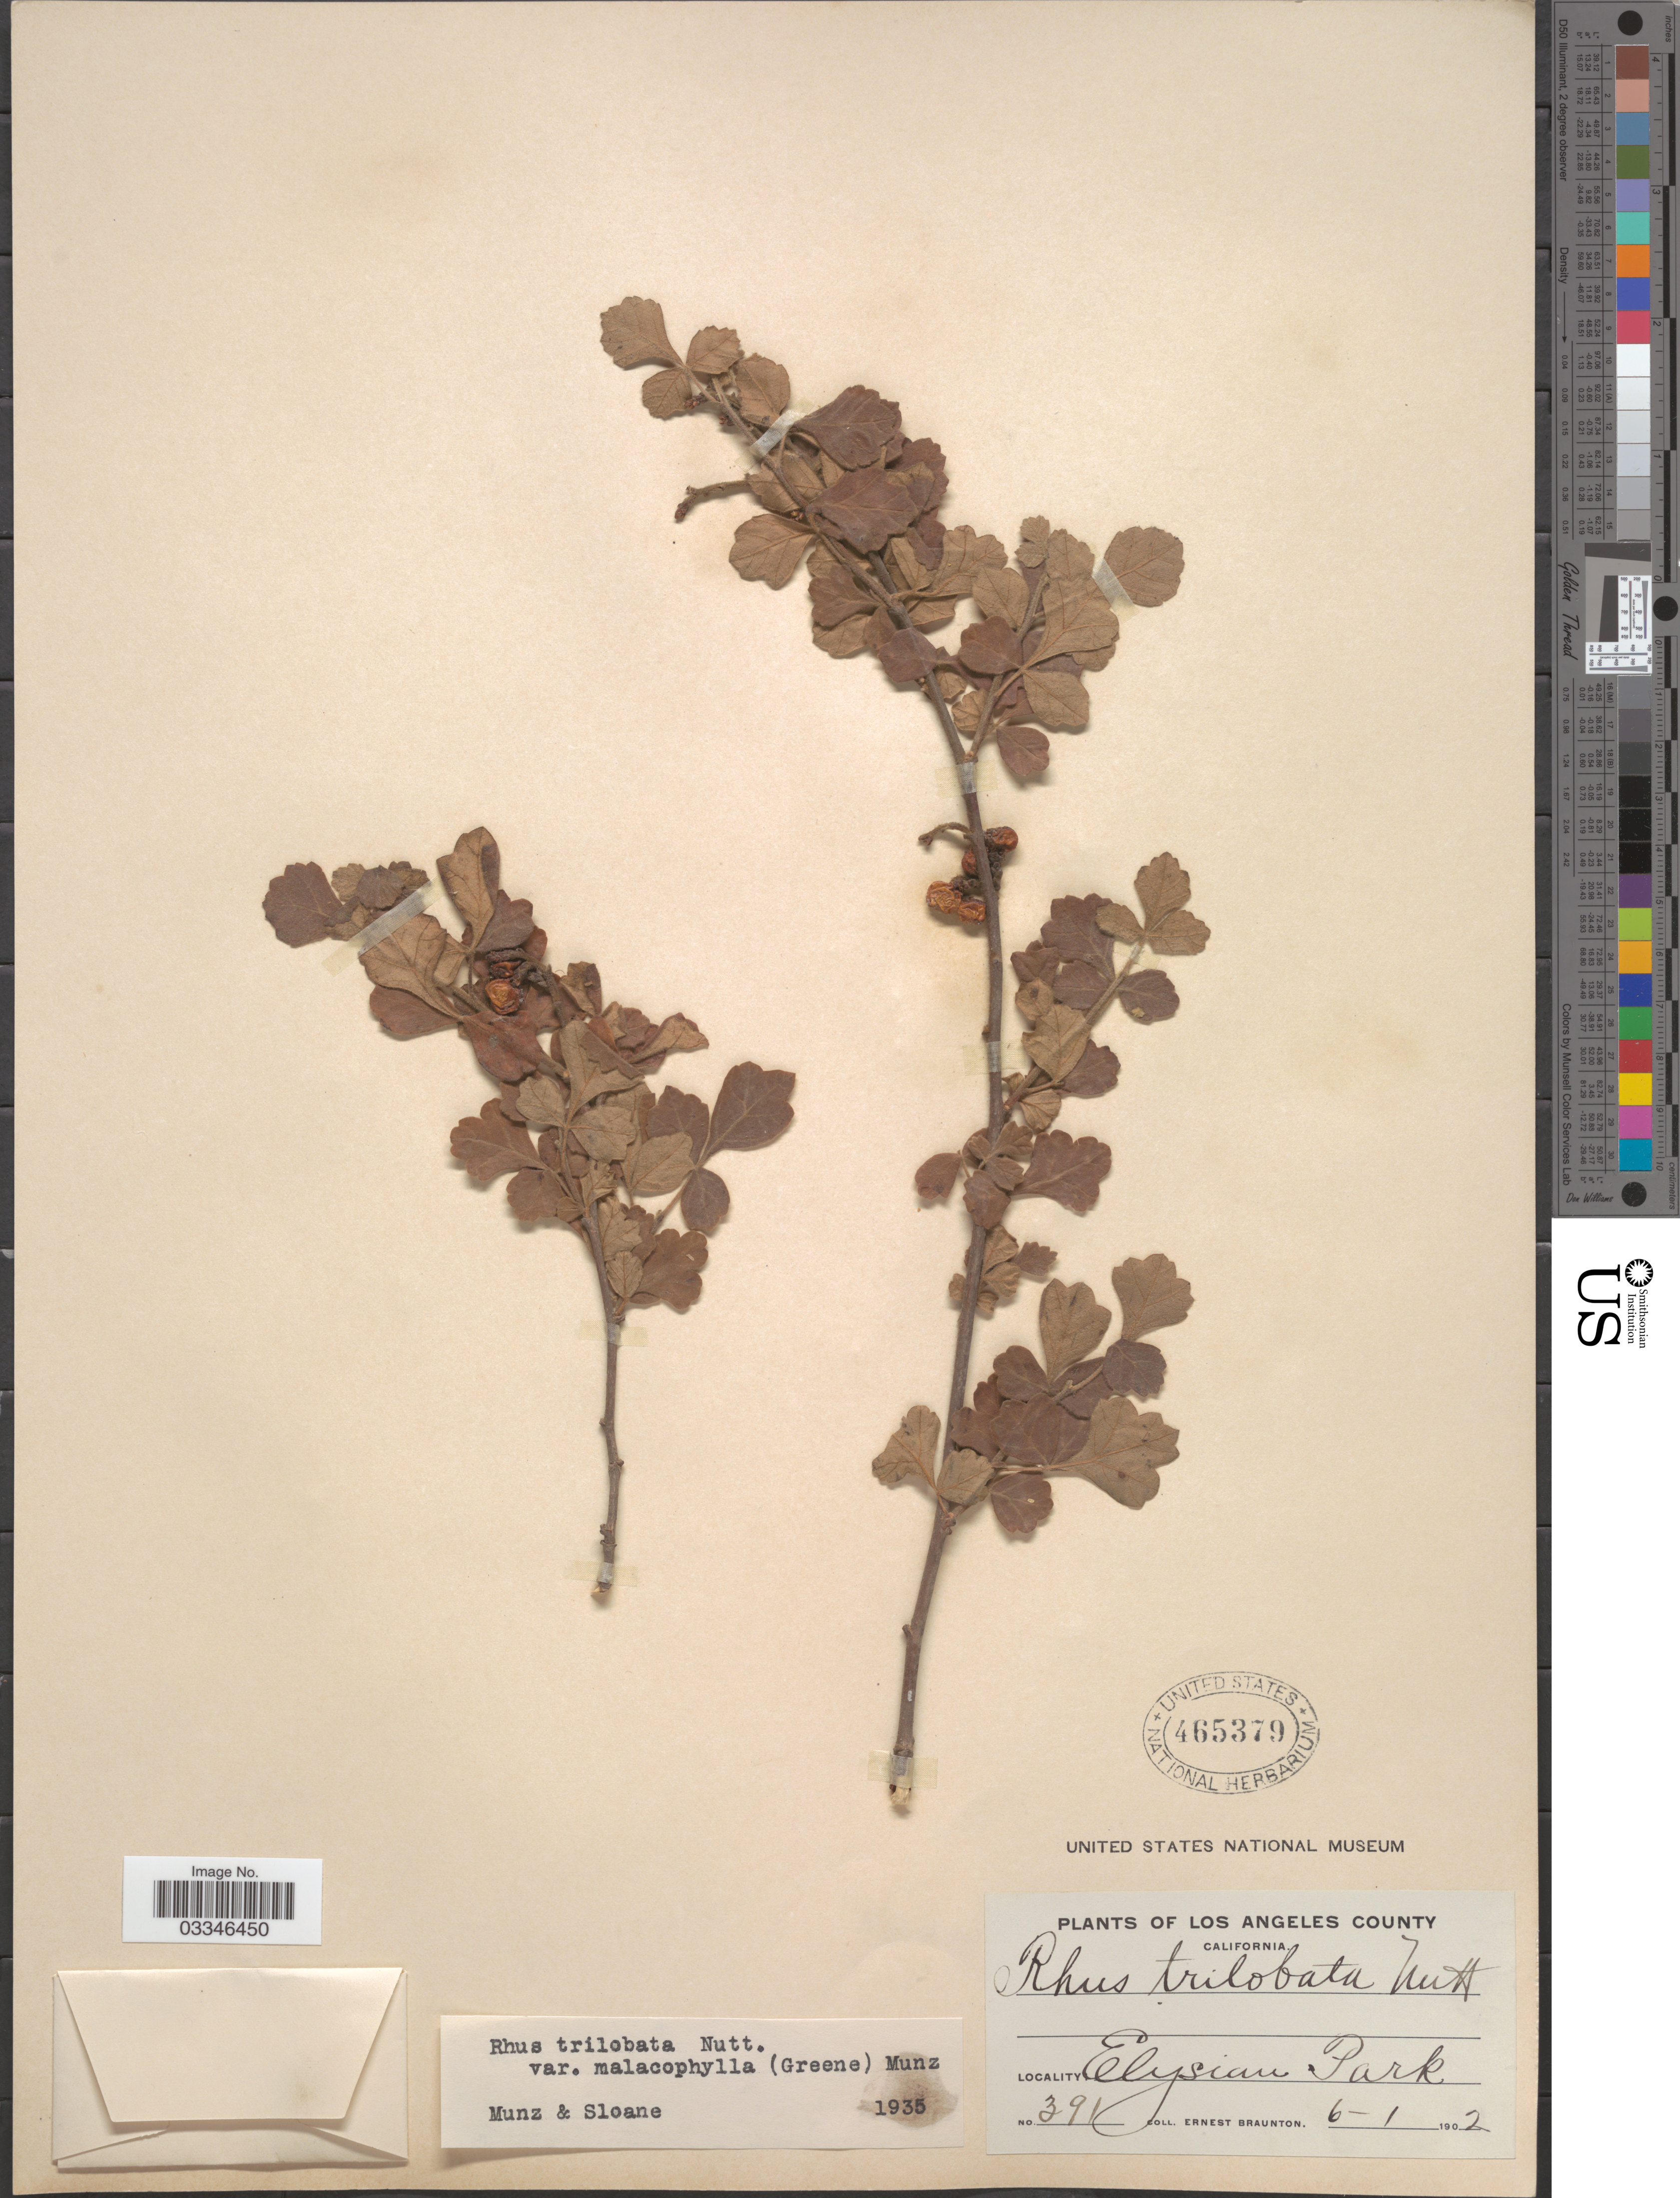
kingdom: Plantae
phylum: Tracheophyta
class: Magnoliopsida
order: Sapindales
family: Anacardiaceae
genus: Rhus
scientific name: Rhus trilobata var. malacophylla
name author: Nutt.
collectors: E. Braunton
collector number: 391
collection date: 1902-01-06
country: United States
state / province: California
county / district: Los Angeles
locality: Los Angeles County, Elysian Park.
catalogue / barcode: US 465379